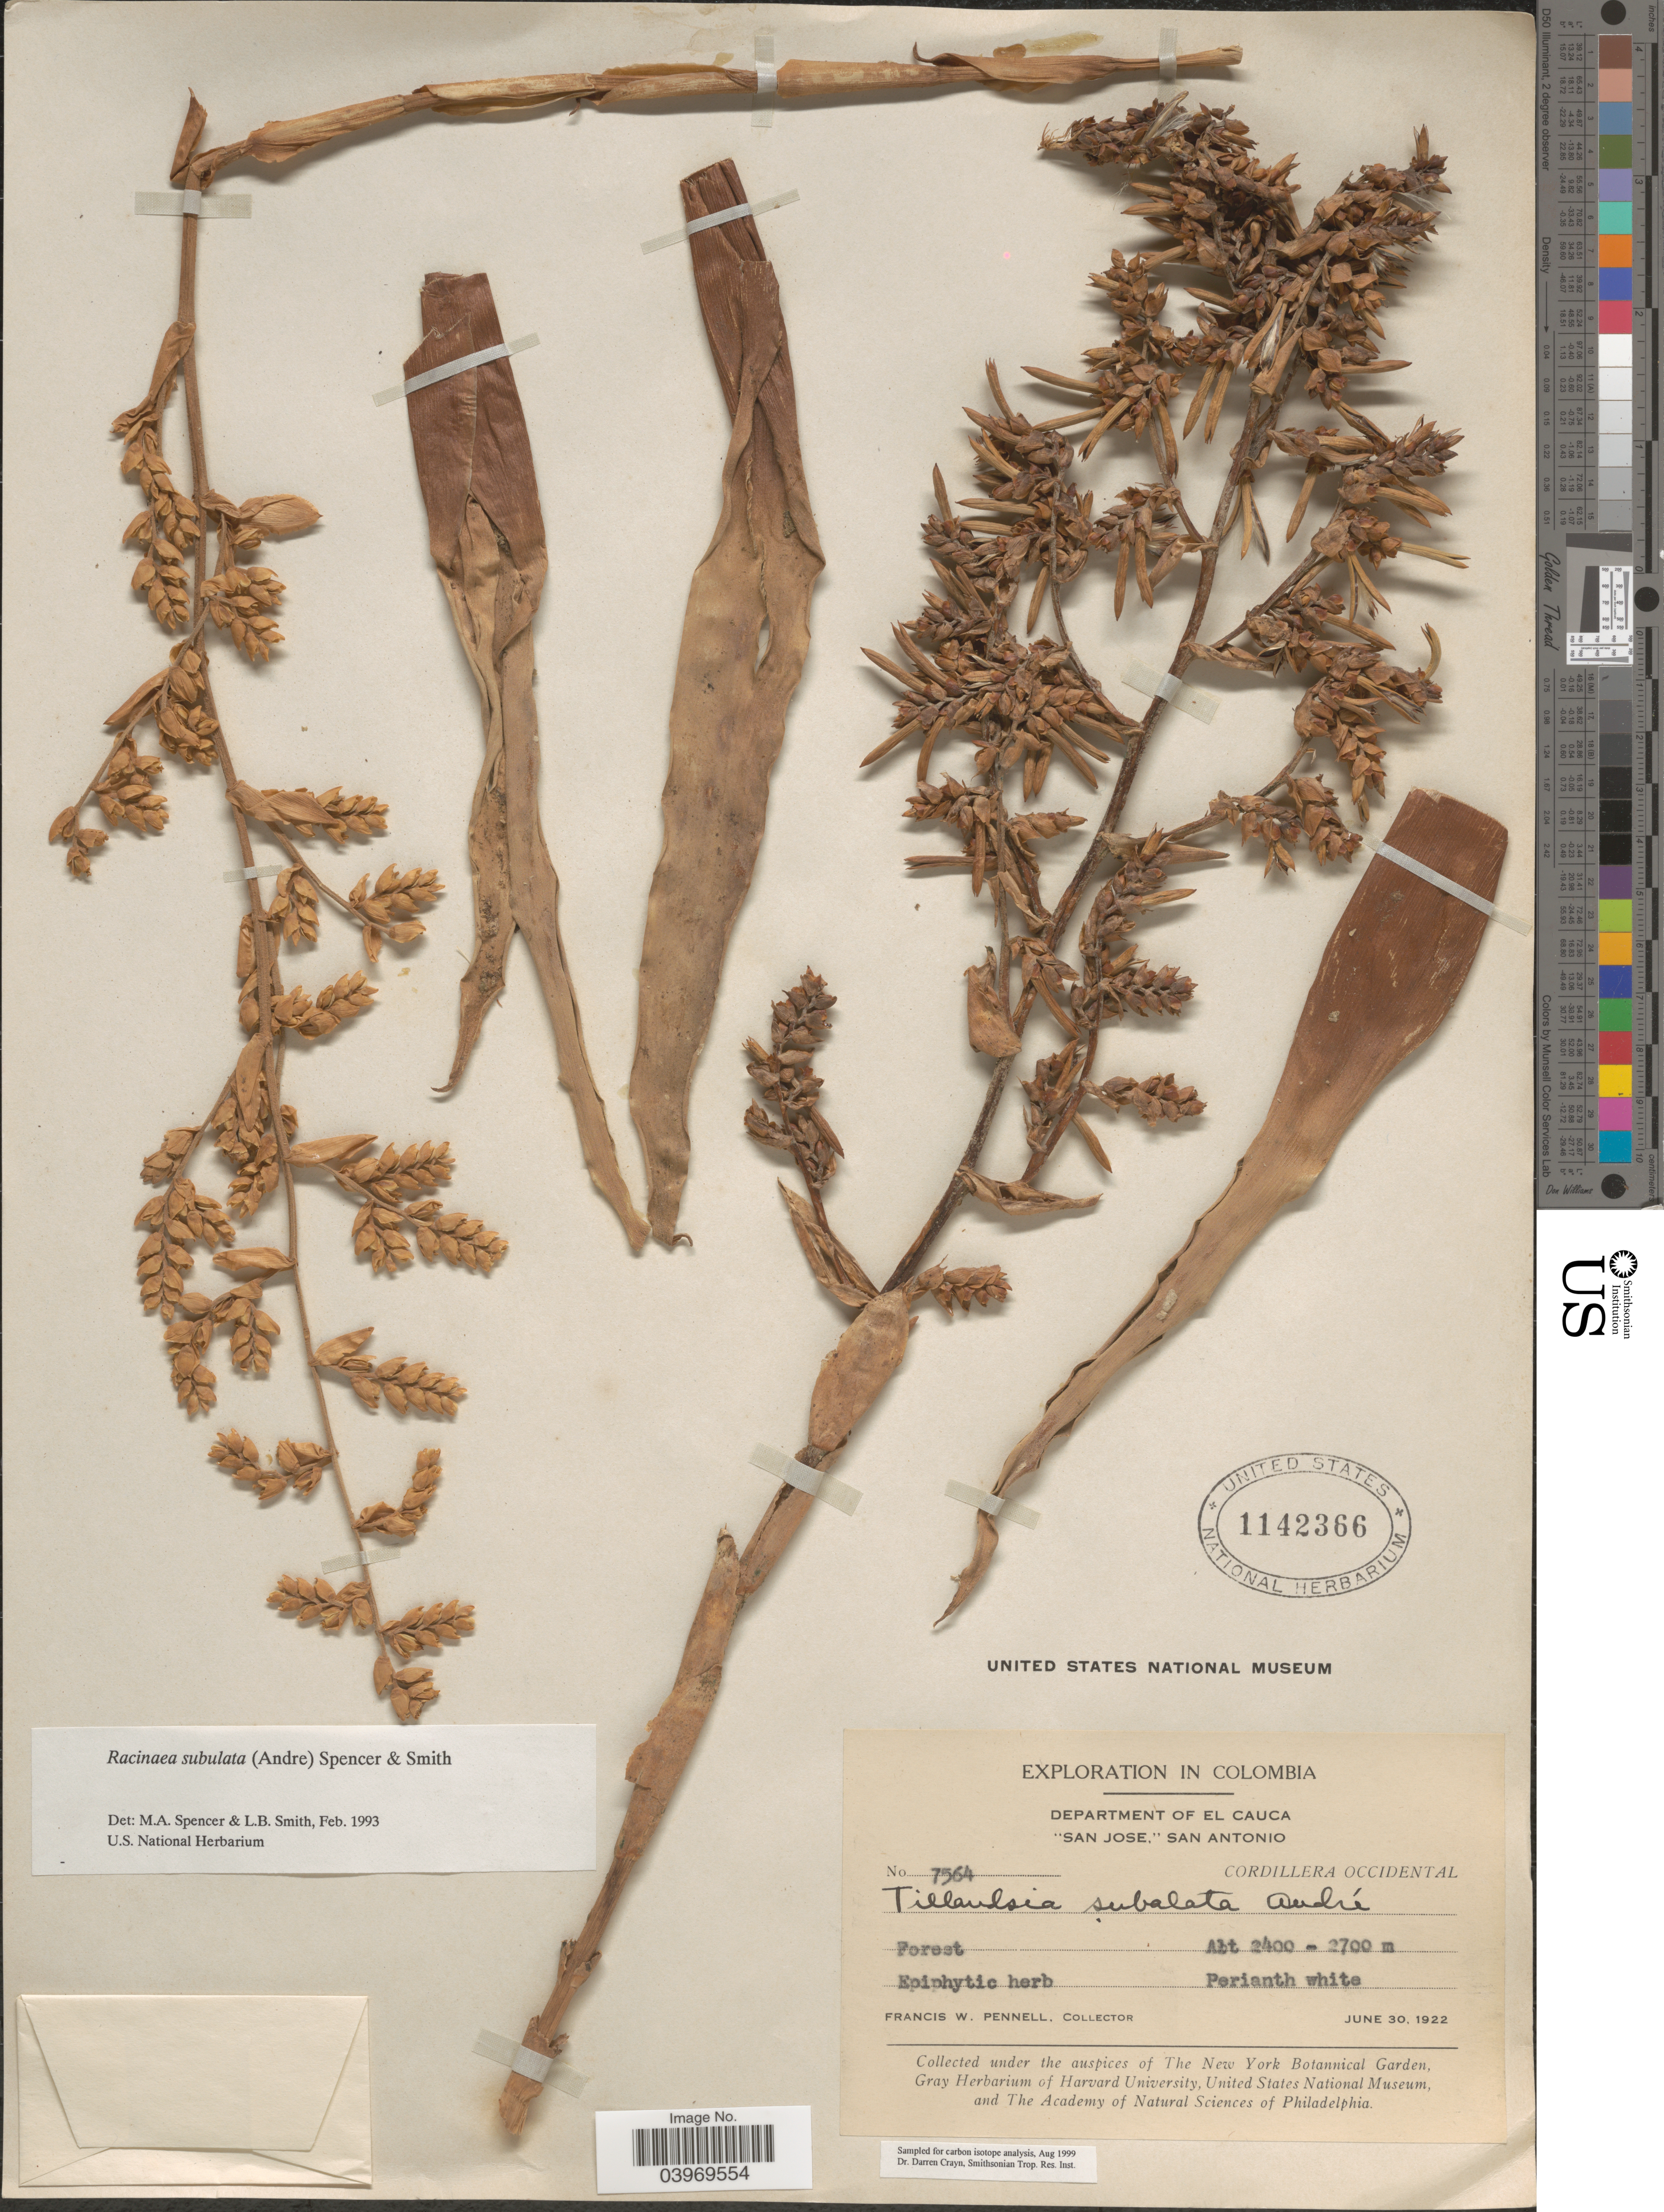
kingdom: Plantae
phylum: Tracheophyta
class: Liliopsida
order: Poales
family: Bromeliaceae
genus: Racinaea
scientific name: Racinaea subalata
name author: (André) M.A. Spencer & L.B. Sm.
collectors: F. W. Pennell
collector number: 7564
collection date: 1922-06-30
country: Colombia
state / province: Cauca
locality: Department of El Cauce. "San Jose." San Antonio. Cordillera Occidental.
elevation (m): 2400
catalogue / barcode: US 1142366